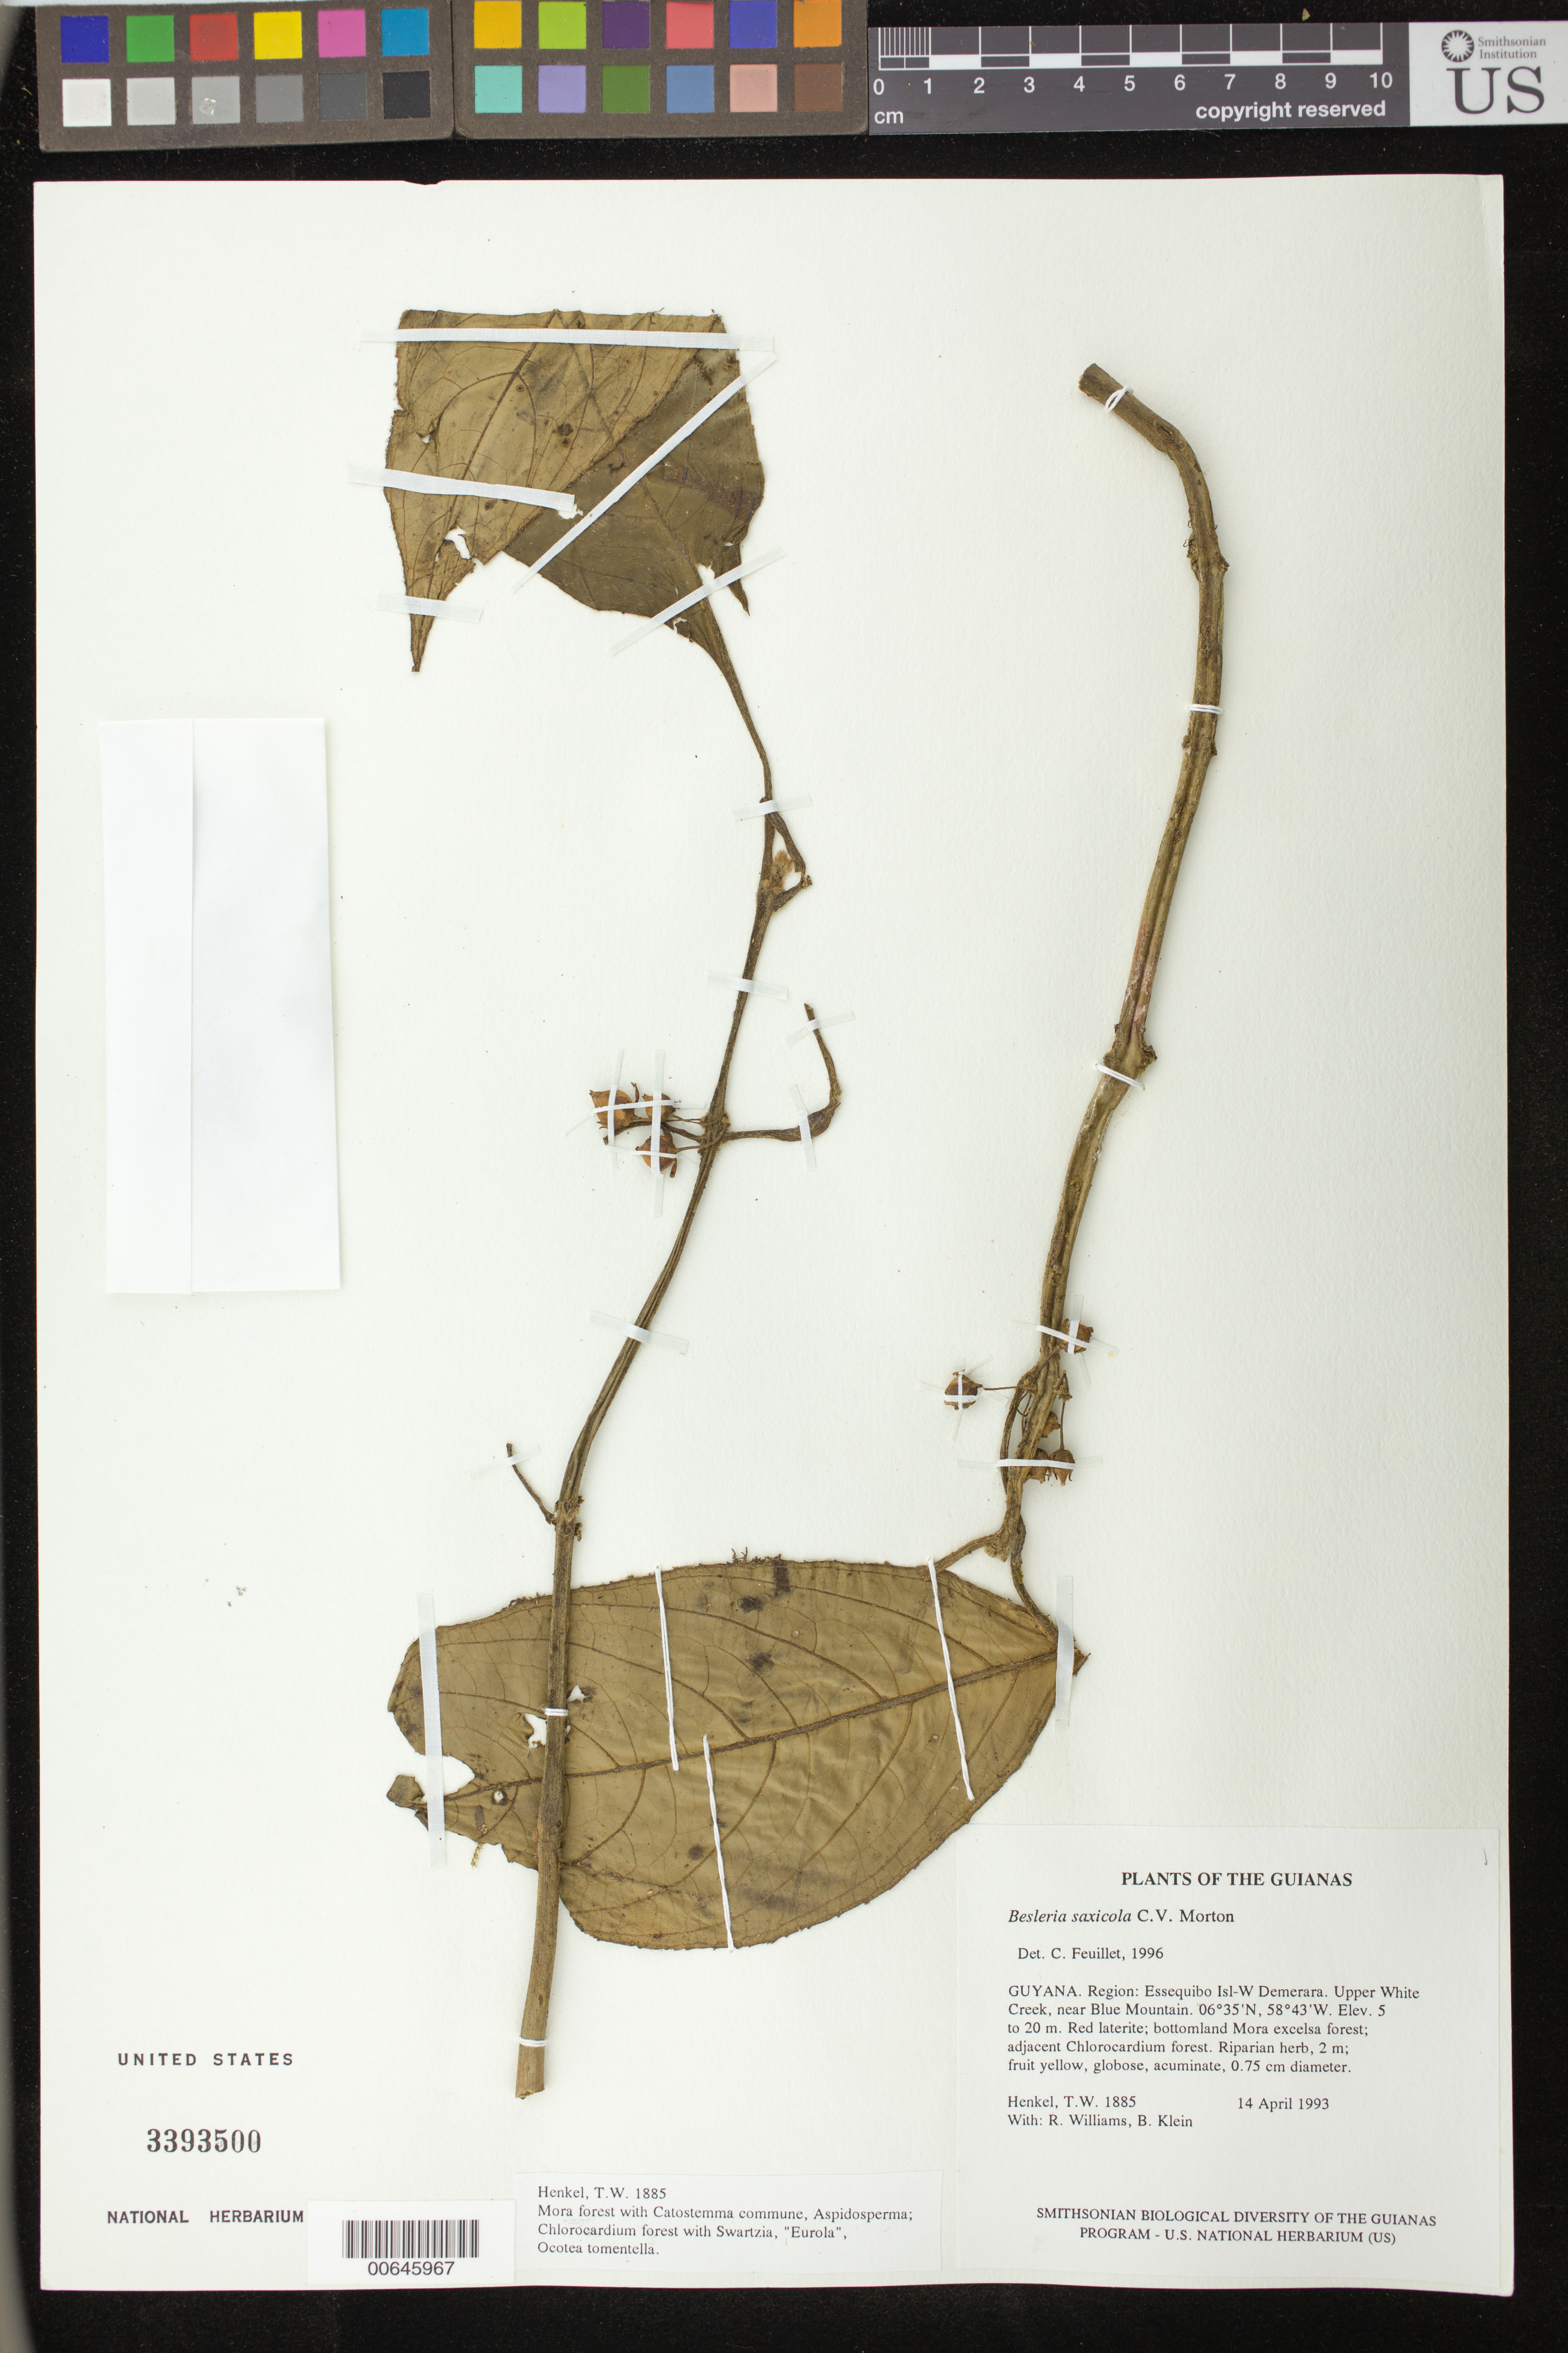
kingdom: Plantae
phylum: Tracheophyta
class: Magnoliopsida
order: Lamiales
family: Gesneriaceae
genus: Besleria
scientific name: Besleria saxicola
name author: C.V. Morton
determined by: Feuillet, C.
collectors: T. Henkel, R. Williams & B. Klein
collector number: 1885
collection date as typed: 14 Apr 1993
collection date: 1993-04-14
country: Guyana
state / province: Essequibo Isl-W. Demerara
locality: Upper White Creek, near Blue Mountain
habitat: Red laterite; bottomland Mora excelsa forest; adjacent Chlorocardium forest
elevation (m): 5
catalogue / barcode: US 3393500